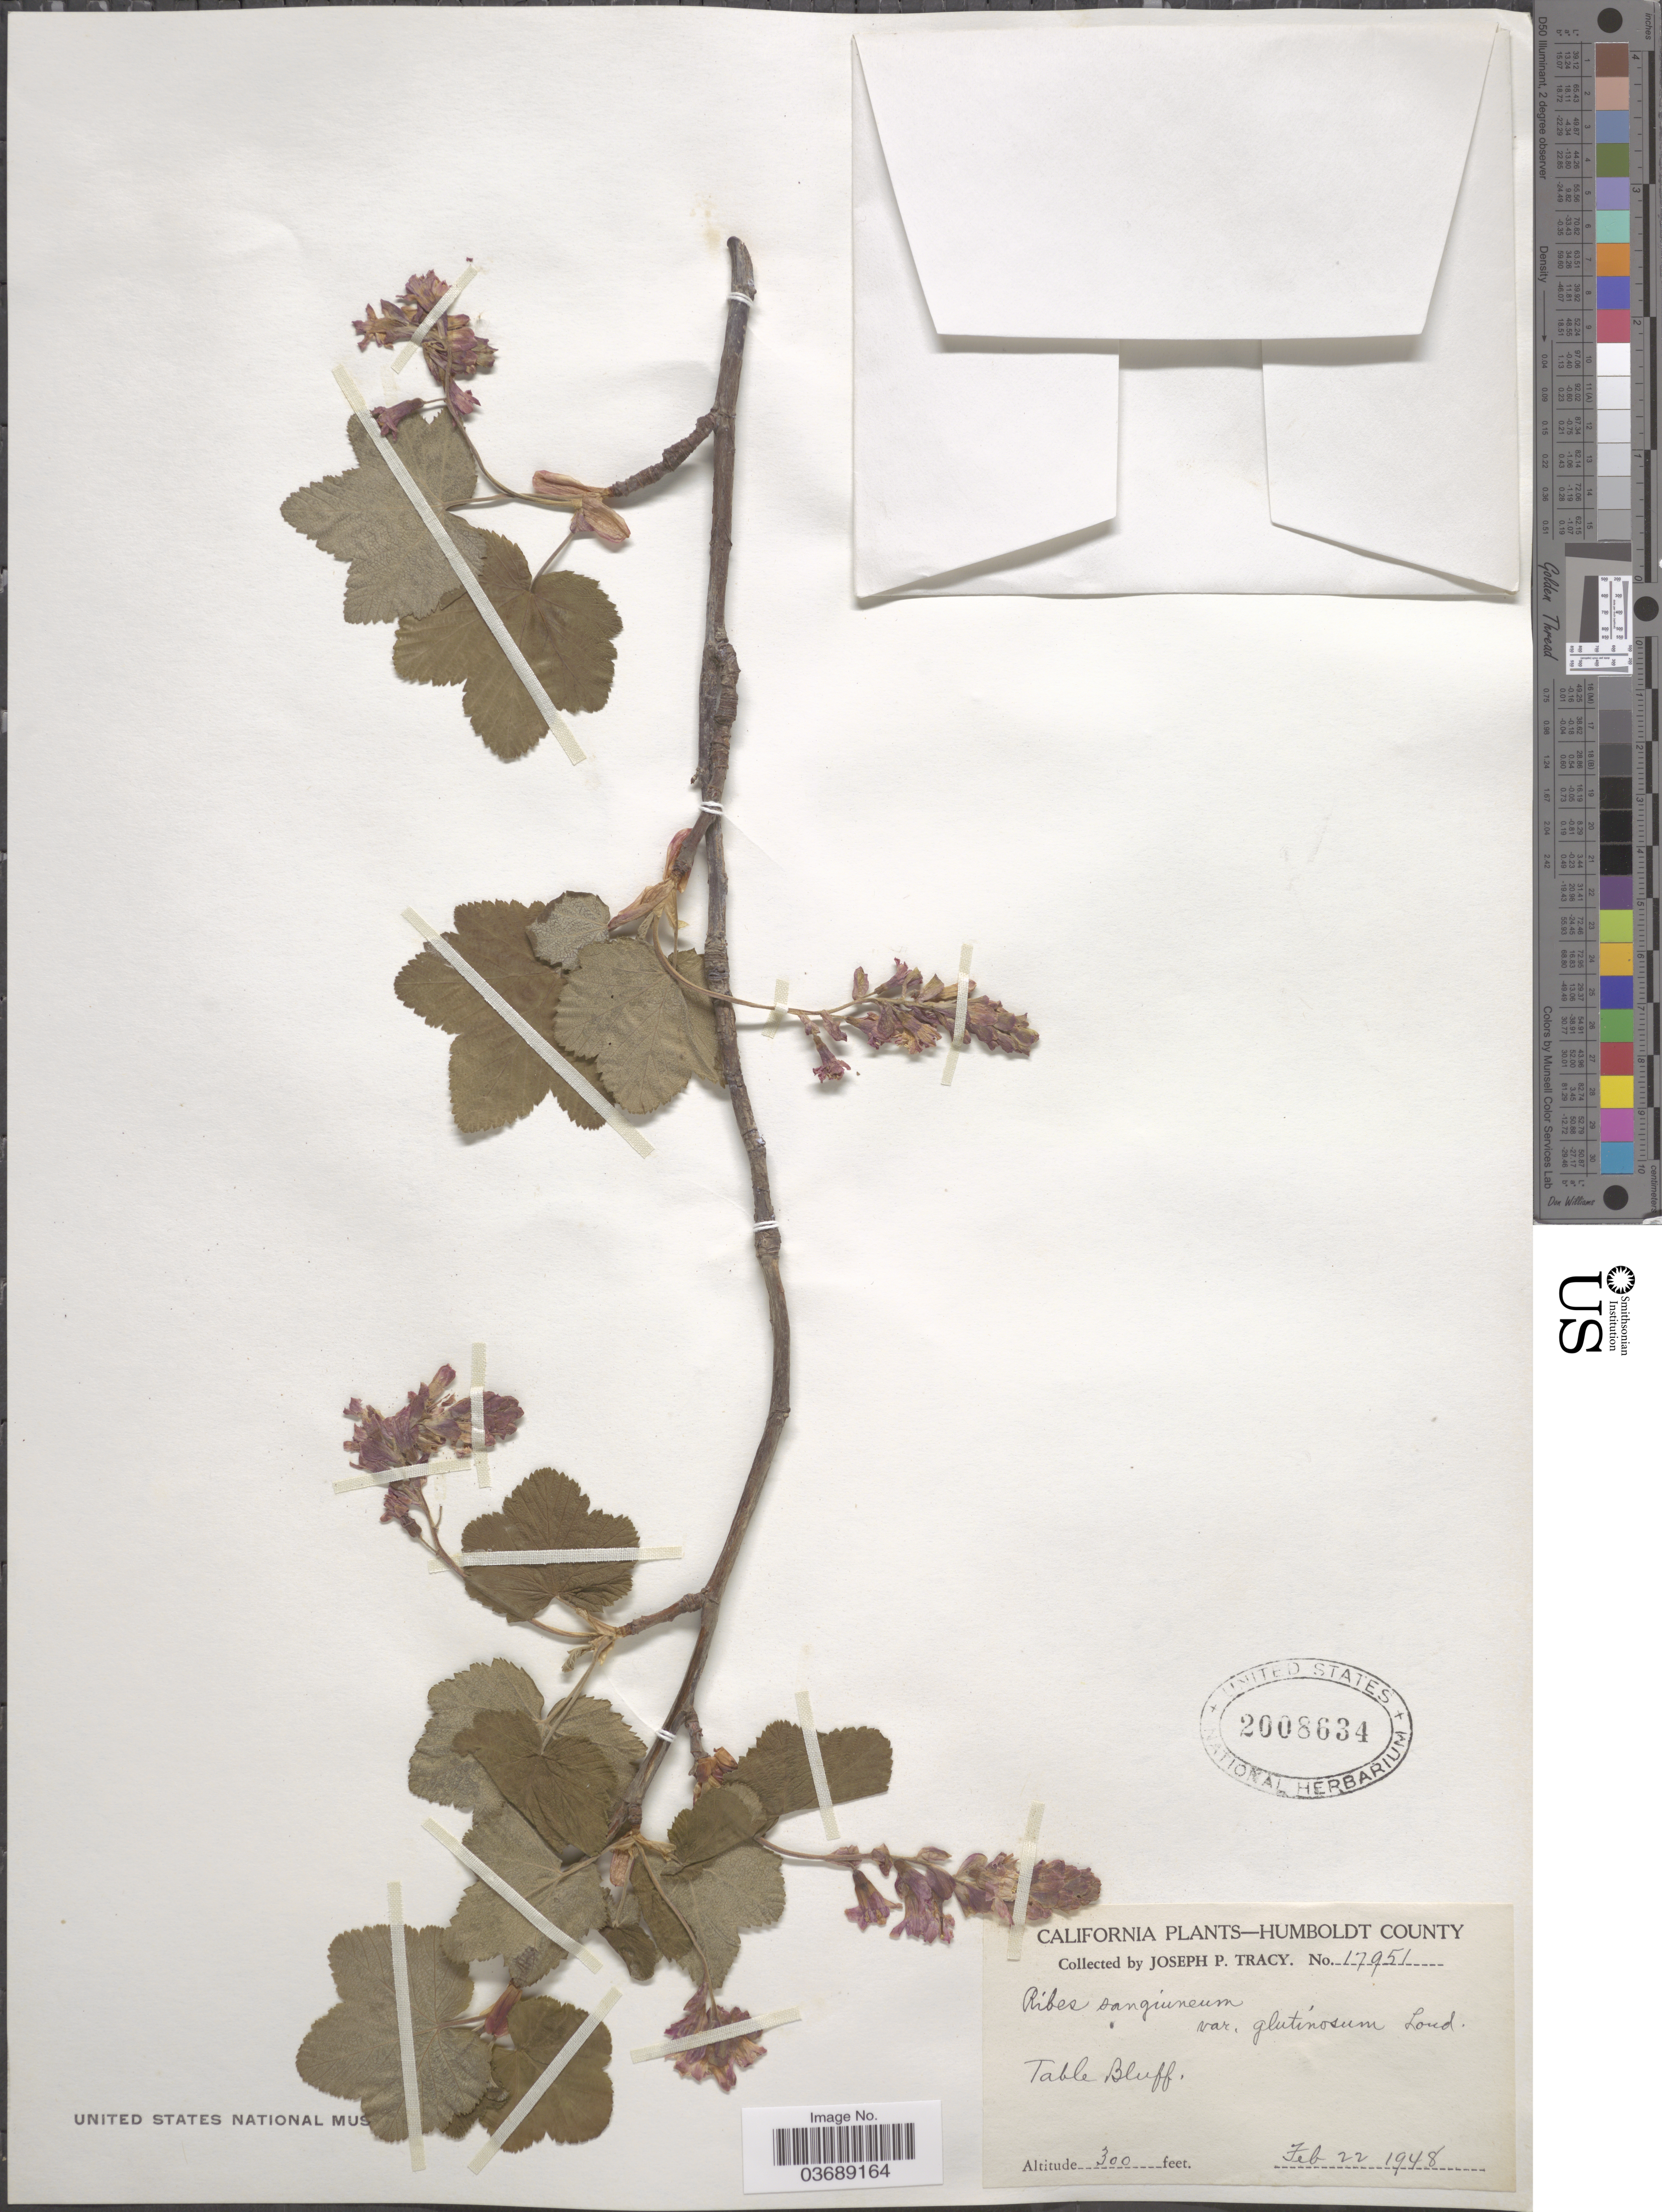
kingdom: Plantae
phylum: Tracheophyta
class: Magnoliopsida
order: Saxifragales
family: Grossulariaceae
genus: Ribes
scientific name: Ribes sanguineum var. glutinosum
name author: (Benth.) Loudon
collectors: J. Tracy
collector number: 17951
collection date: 1948-02-22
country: United States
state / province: California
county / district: Humboldt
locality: Humboldt County. Table Bluff.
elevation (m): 91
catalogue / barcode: US 2008634